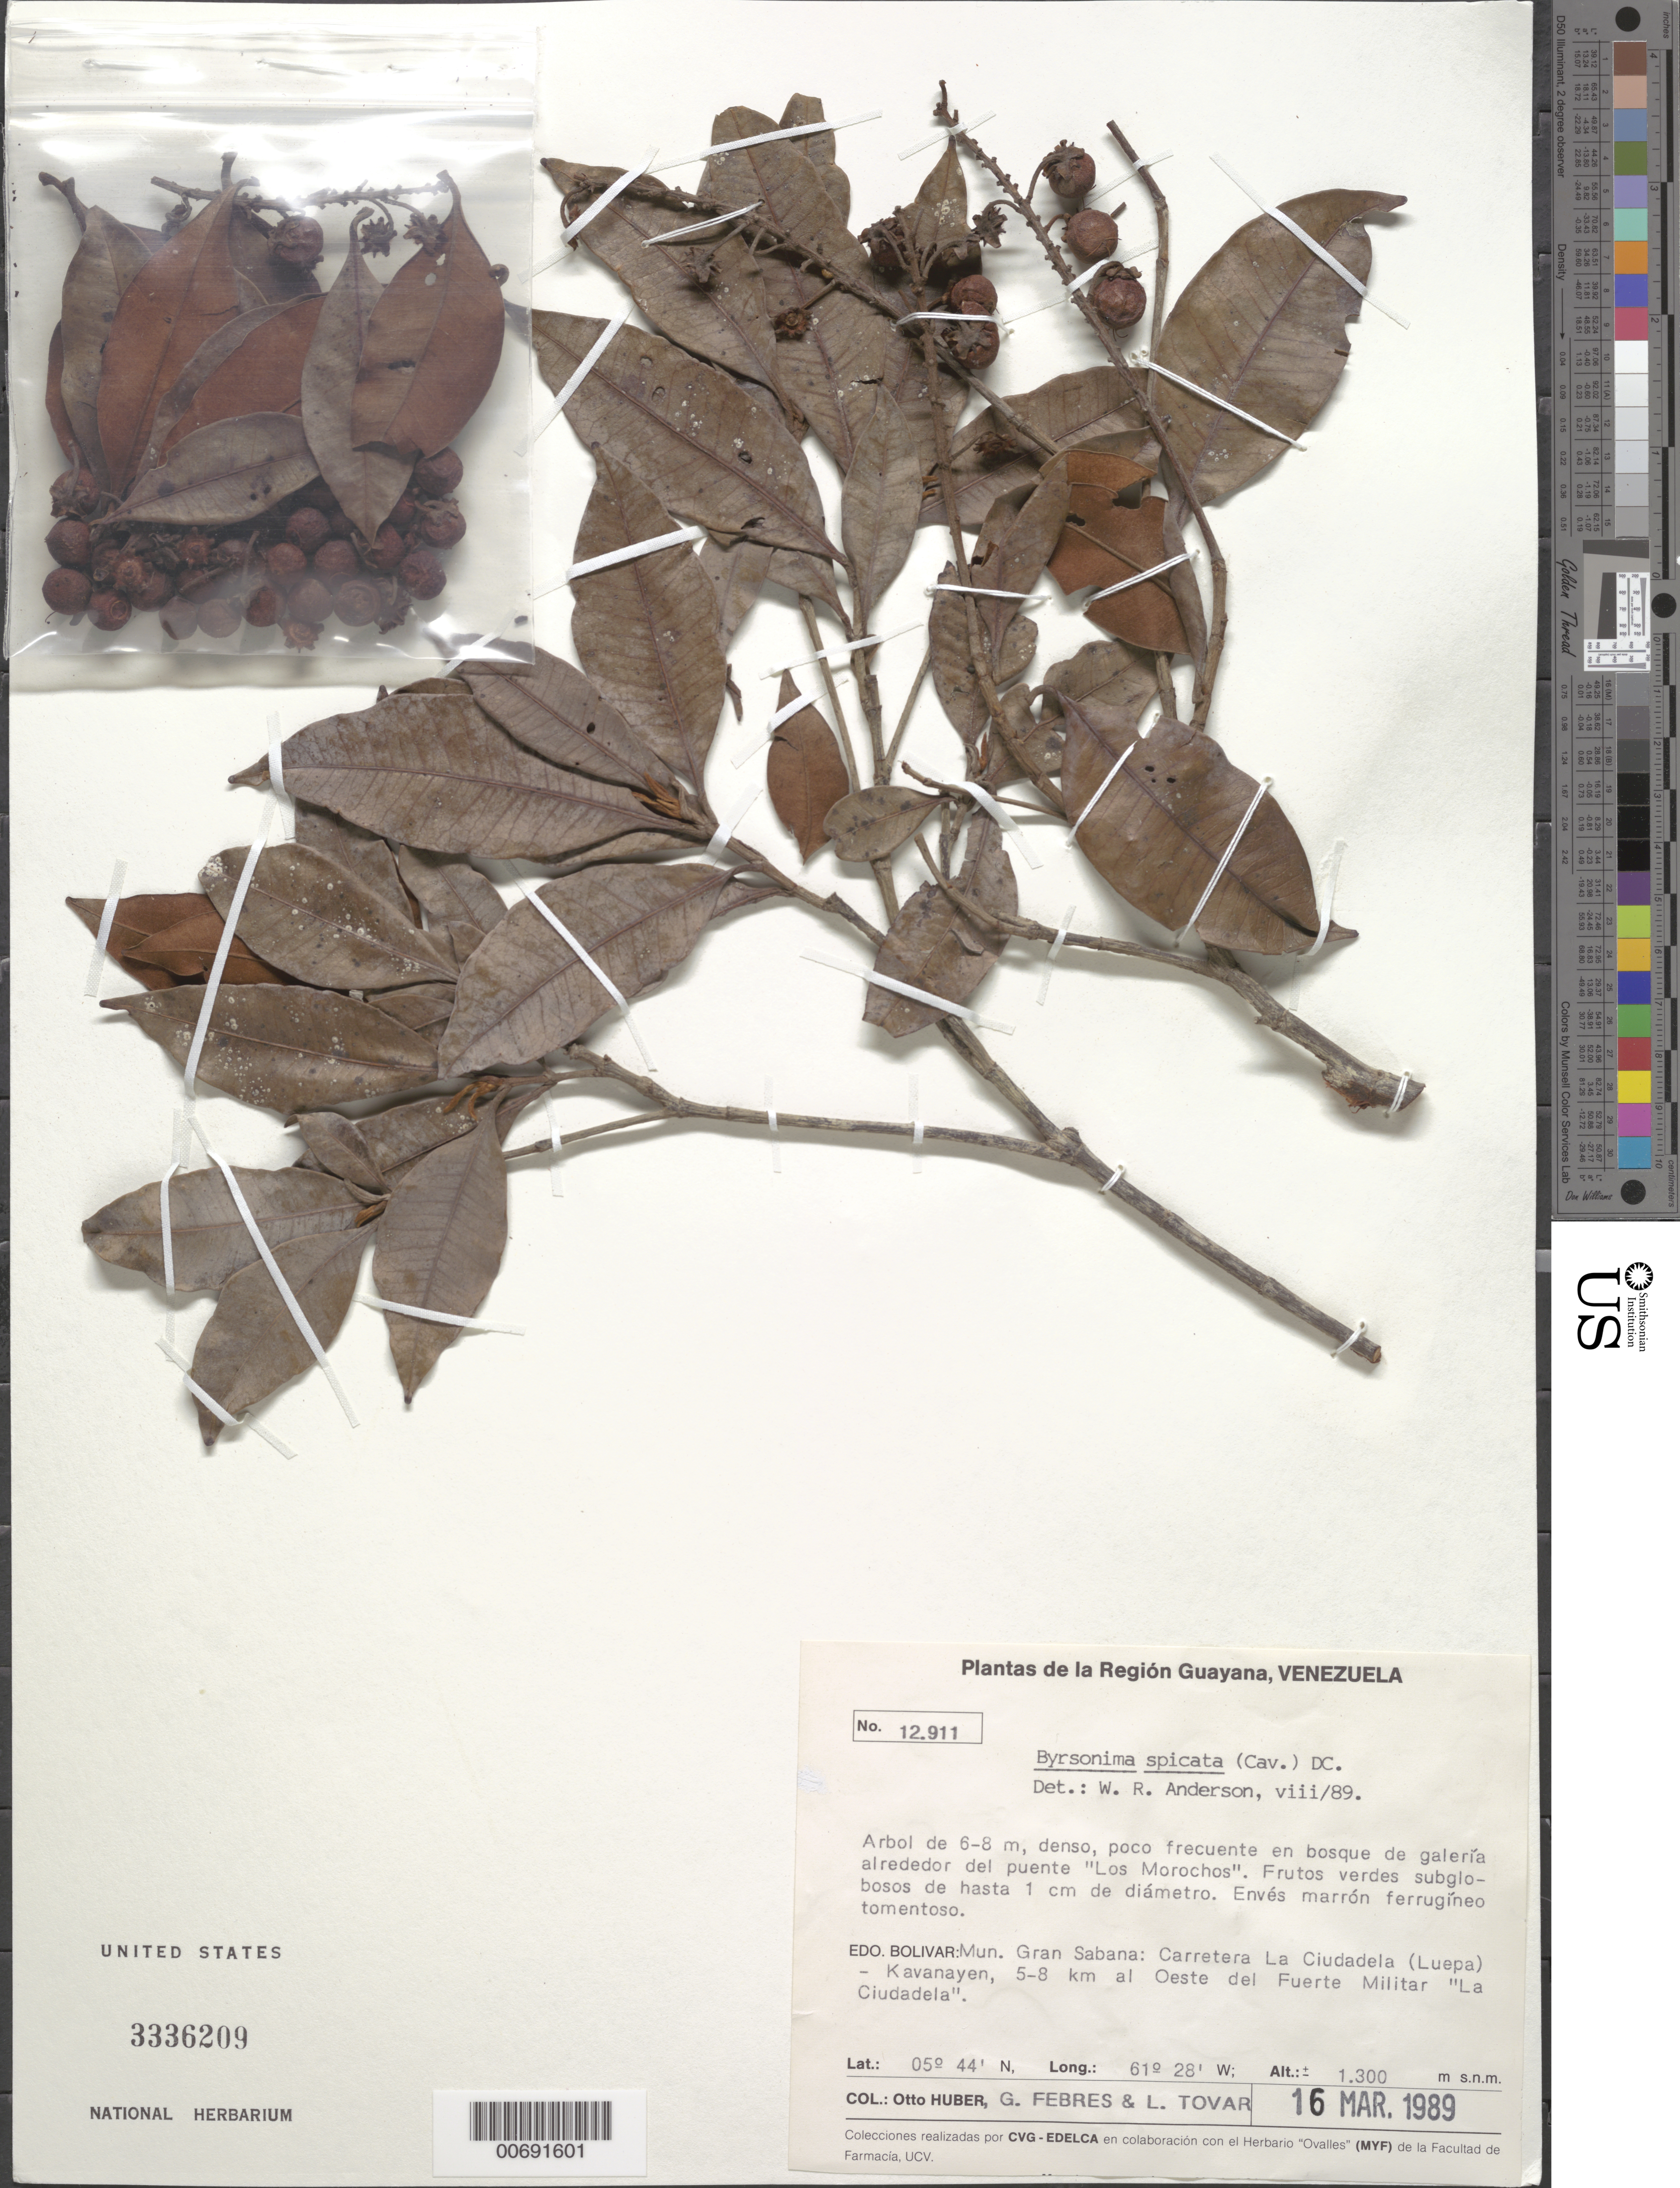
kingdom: Plantae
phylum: Tracheophyta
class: Magnoliopsida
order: Malpighiales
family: Malpighiaceae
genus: Byrsonima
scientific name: Byrsonima spicata (Cav.) DC.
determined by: Anderson, W. R., (MICH), University of Michigan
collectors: O. Huber, G. Febres & L. Tovar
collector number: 12911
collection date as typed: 16-Mar-89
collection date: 1989-03-16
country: Venezuela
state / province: Bolívar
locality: Mun. Gran Sabana, carretera La Ciudadela (Luepa) - Kavanayen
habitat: Bosque de galeria alrededor del puents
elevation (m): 1300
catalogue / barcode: US 3336209